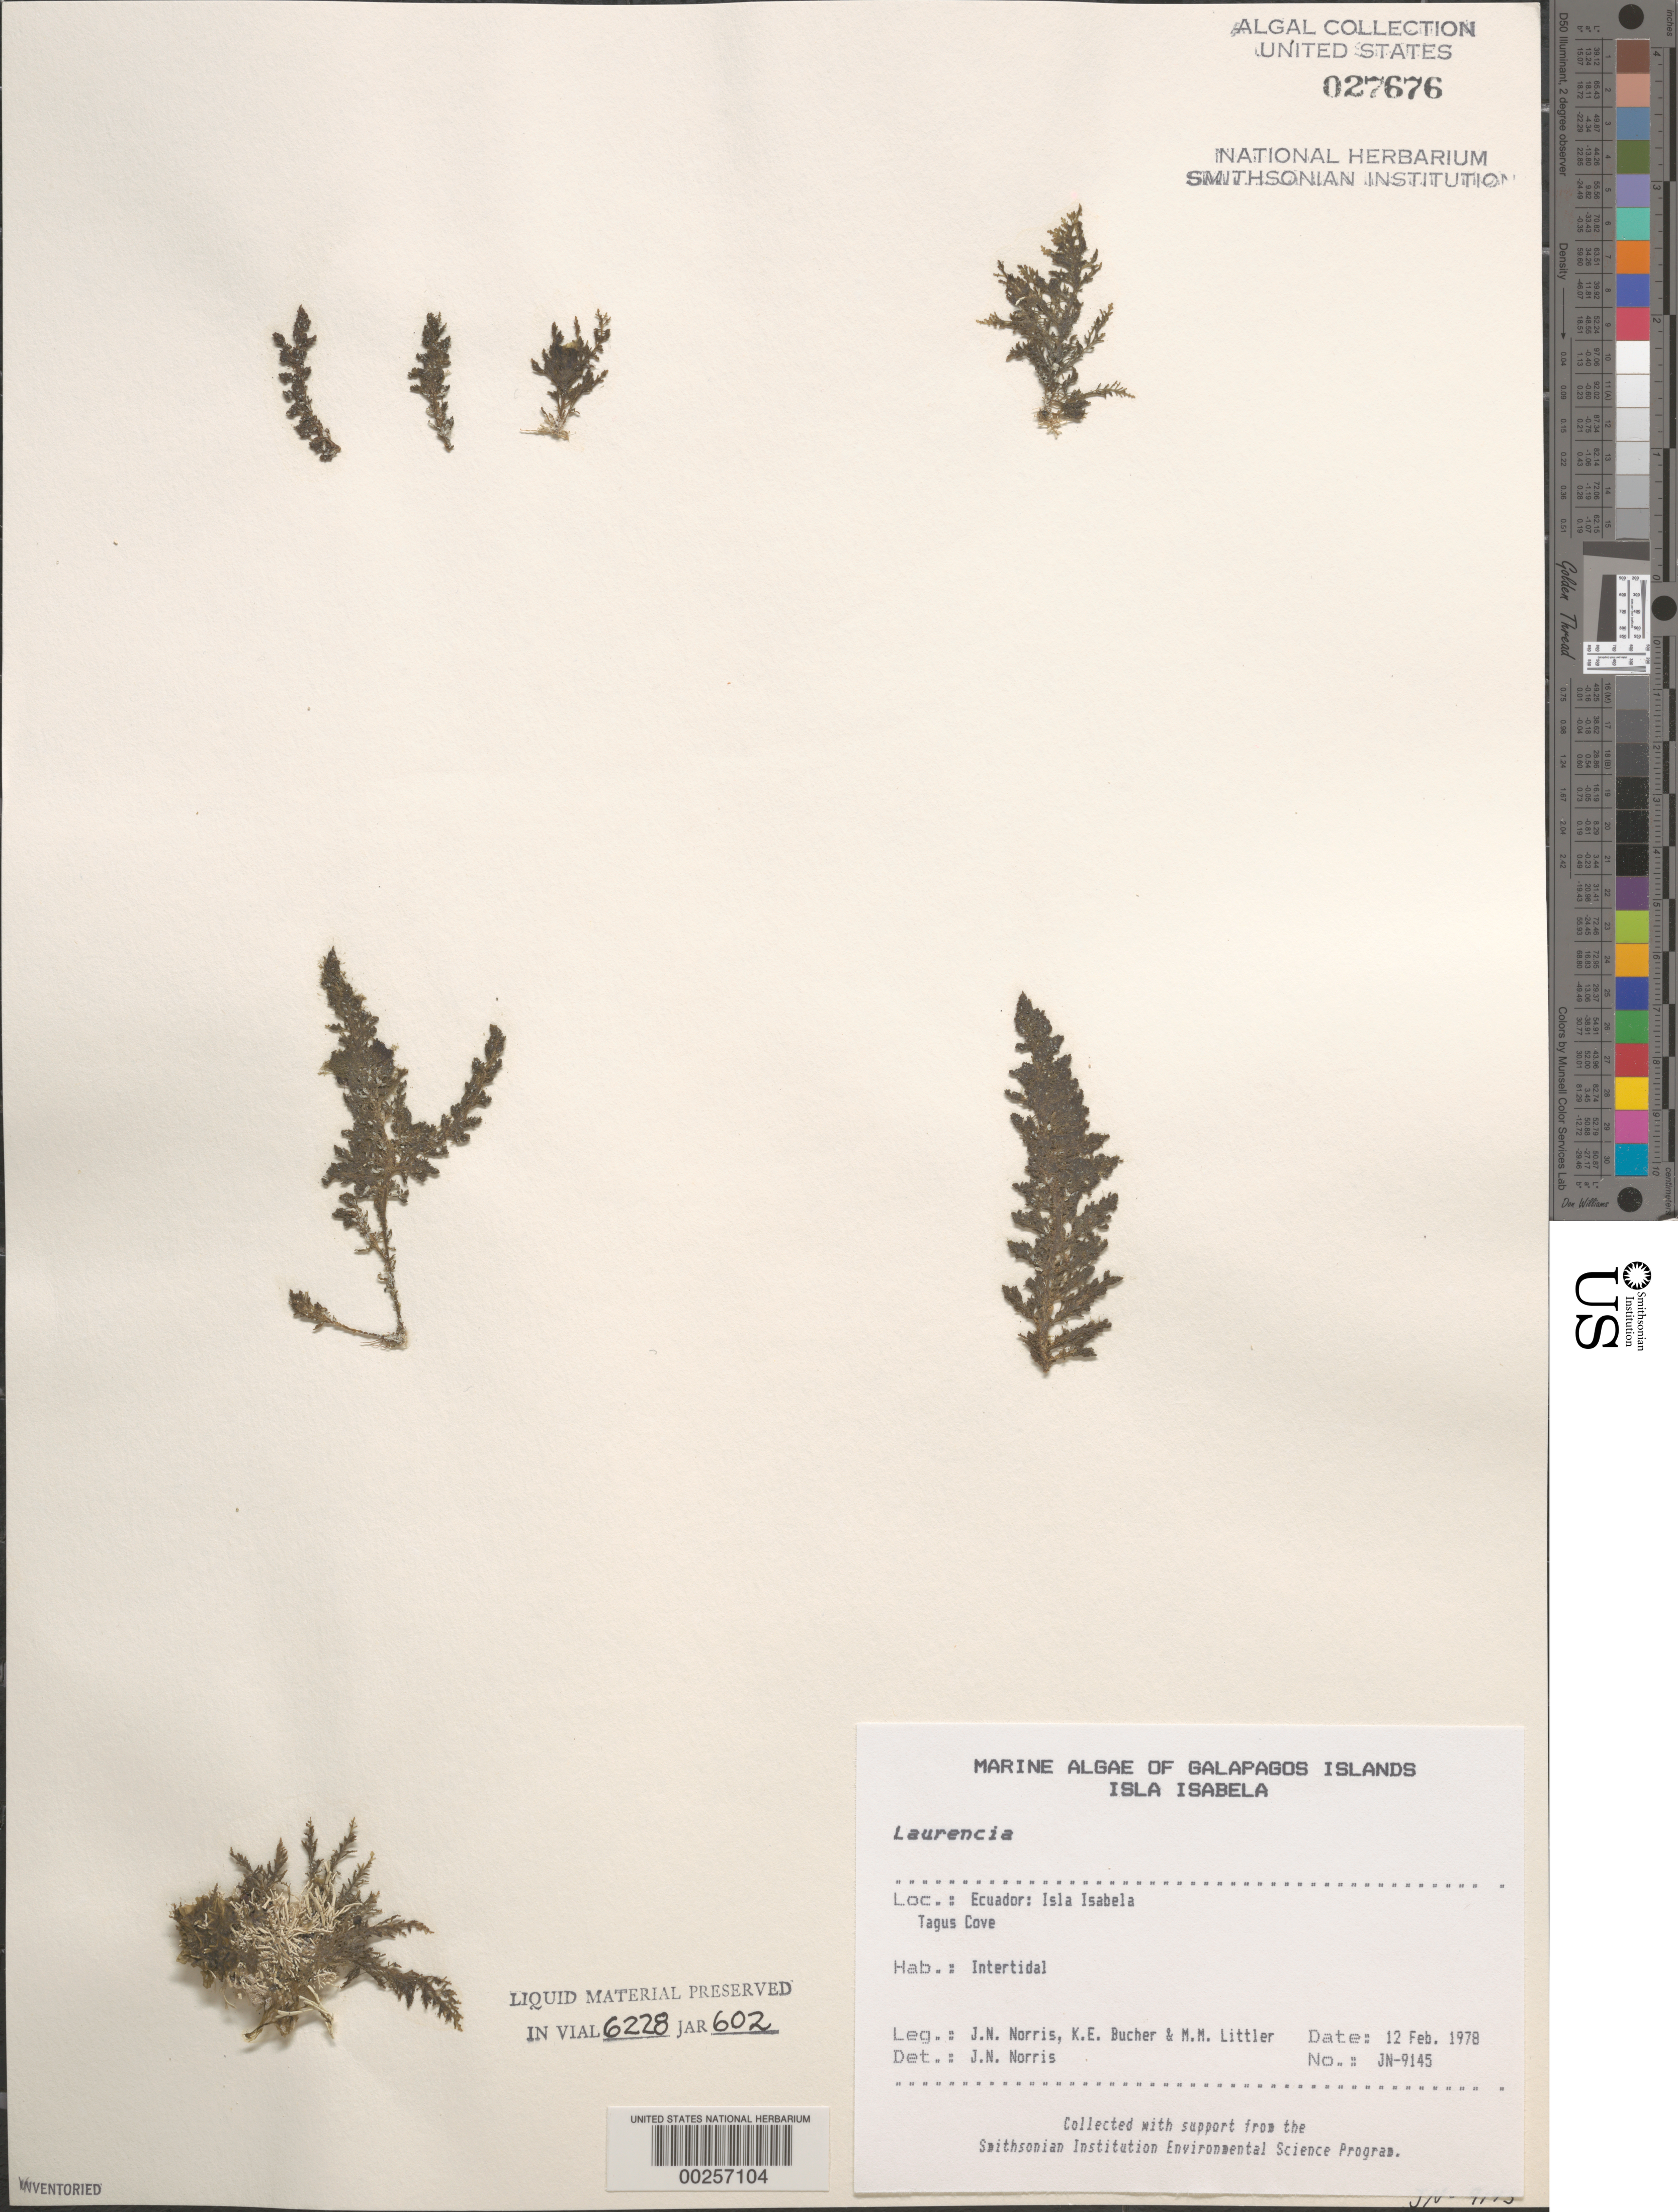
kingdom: Plantae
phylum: Rhodophyta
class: Florideophyceae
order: Ceramiales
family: Rhodomelaceae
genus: Laurencia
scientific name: Laurencia sp.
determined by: Norris, James N.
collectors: J. N. Norris, K. E. Bucher & M. M. Littler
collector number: JN-9145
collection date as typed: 12 Feb 1978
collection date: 1978-02-12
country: Ecuador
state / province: Colón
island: Isabela [Albemarle]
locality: Tagus Cove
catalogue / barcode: US 27676